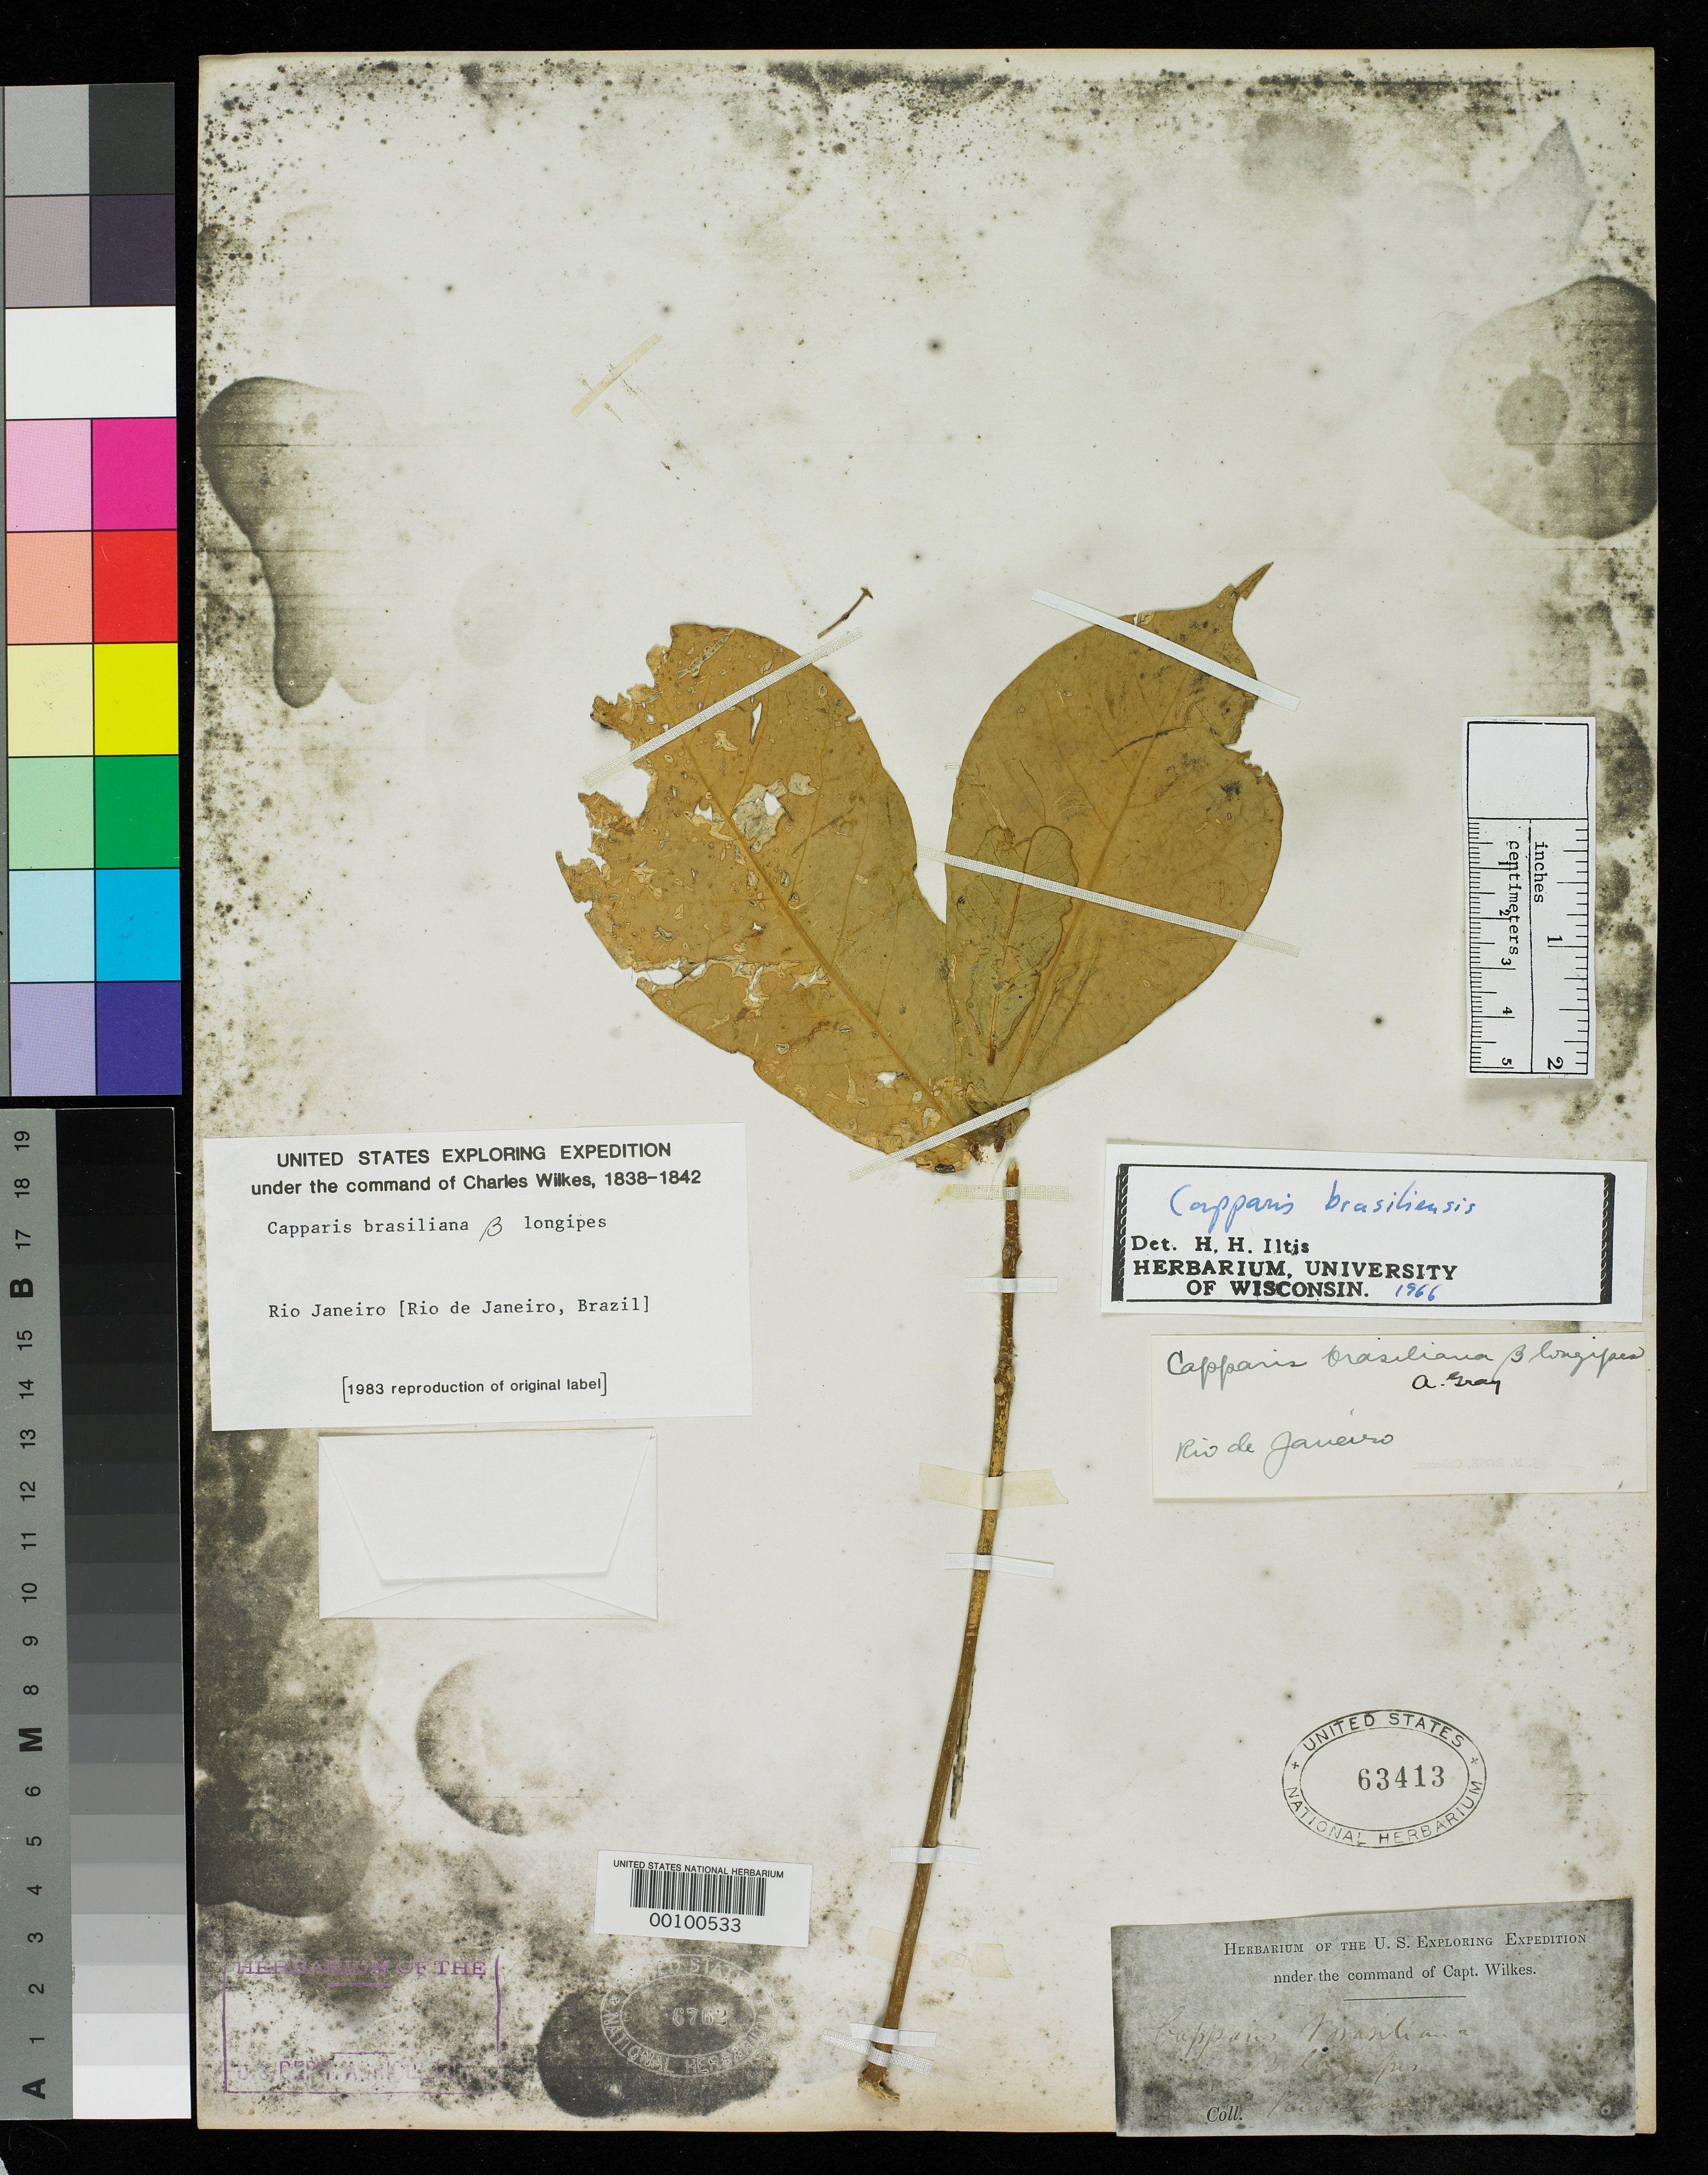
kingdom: Plantae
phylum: Tracheophyta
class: Magnoliopsida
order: Brassicales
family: Capparaceae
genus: Capparis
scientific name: Capparis brasiliana var. longipes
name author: A. Gray in Wilkes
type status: Syntype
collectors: Wilkes Explor. Exped.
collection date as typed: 1838 to -- --- 1842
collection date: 1838/1842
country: Brazil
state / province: Rio de Janeiro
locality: Rio de Janeiro.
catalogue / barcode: US 63413